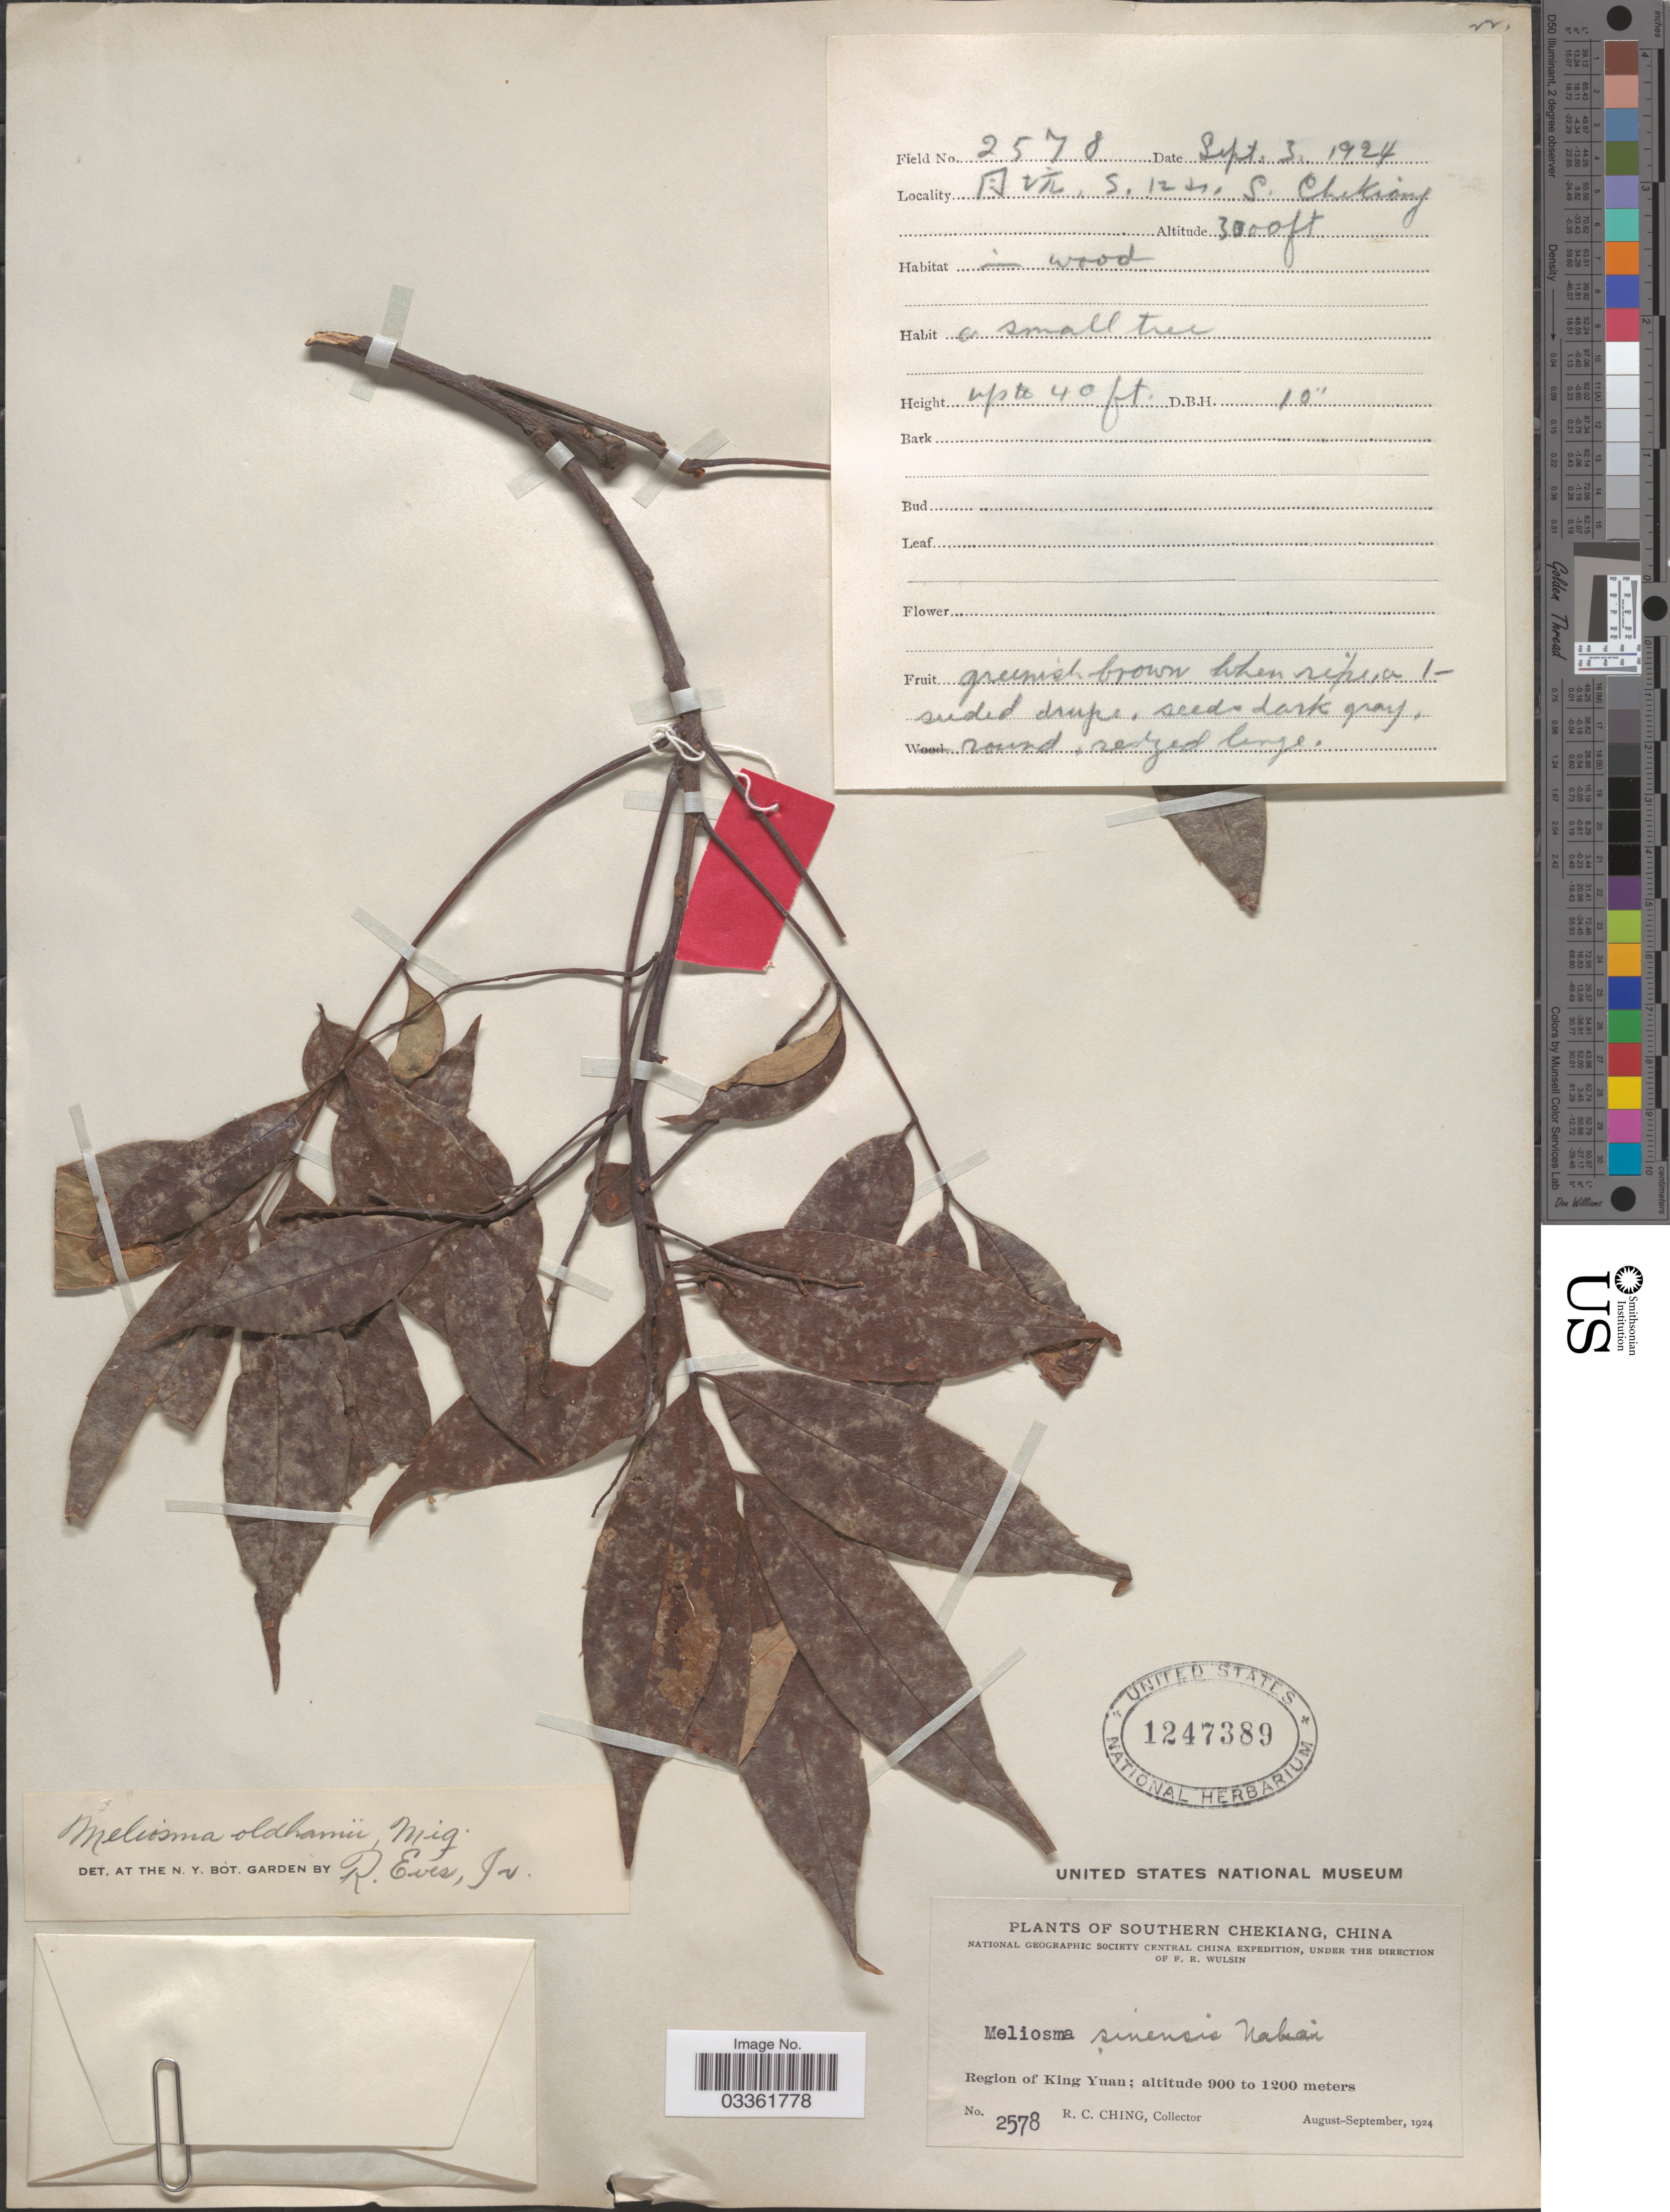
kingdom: Plantae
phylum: Tracheophyta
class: Magnoliopsida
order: Proteales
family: Sabiaceae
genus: Meliosma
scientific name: Meliosma rhoifolia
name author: Maxim.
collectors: R. C. Ching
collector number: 2578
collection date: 1924-09-03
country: China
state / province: Zhejiang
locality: Southern Chekiang. Region of King Yuan. X. S. 12 Li. S. Chekiang.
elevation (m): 914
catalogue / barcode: US 1247389